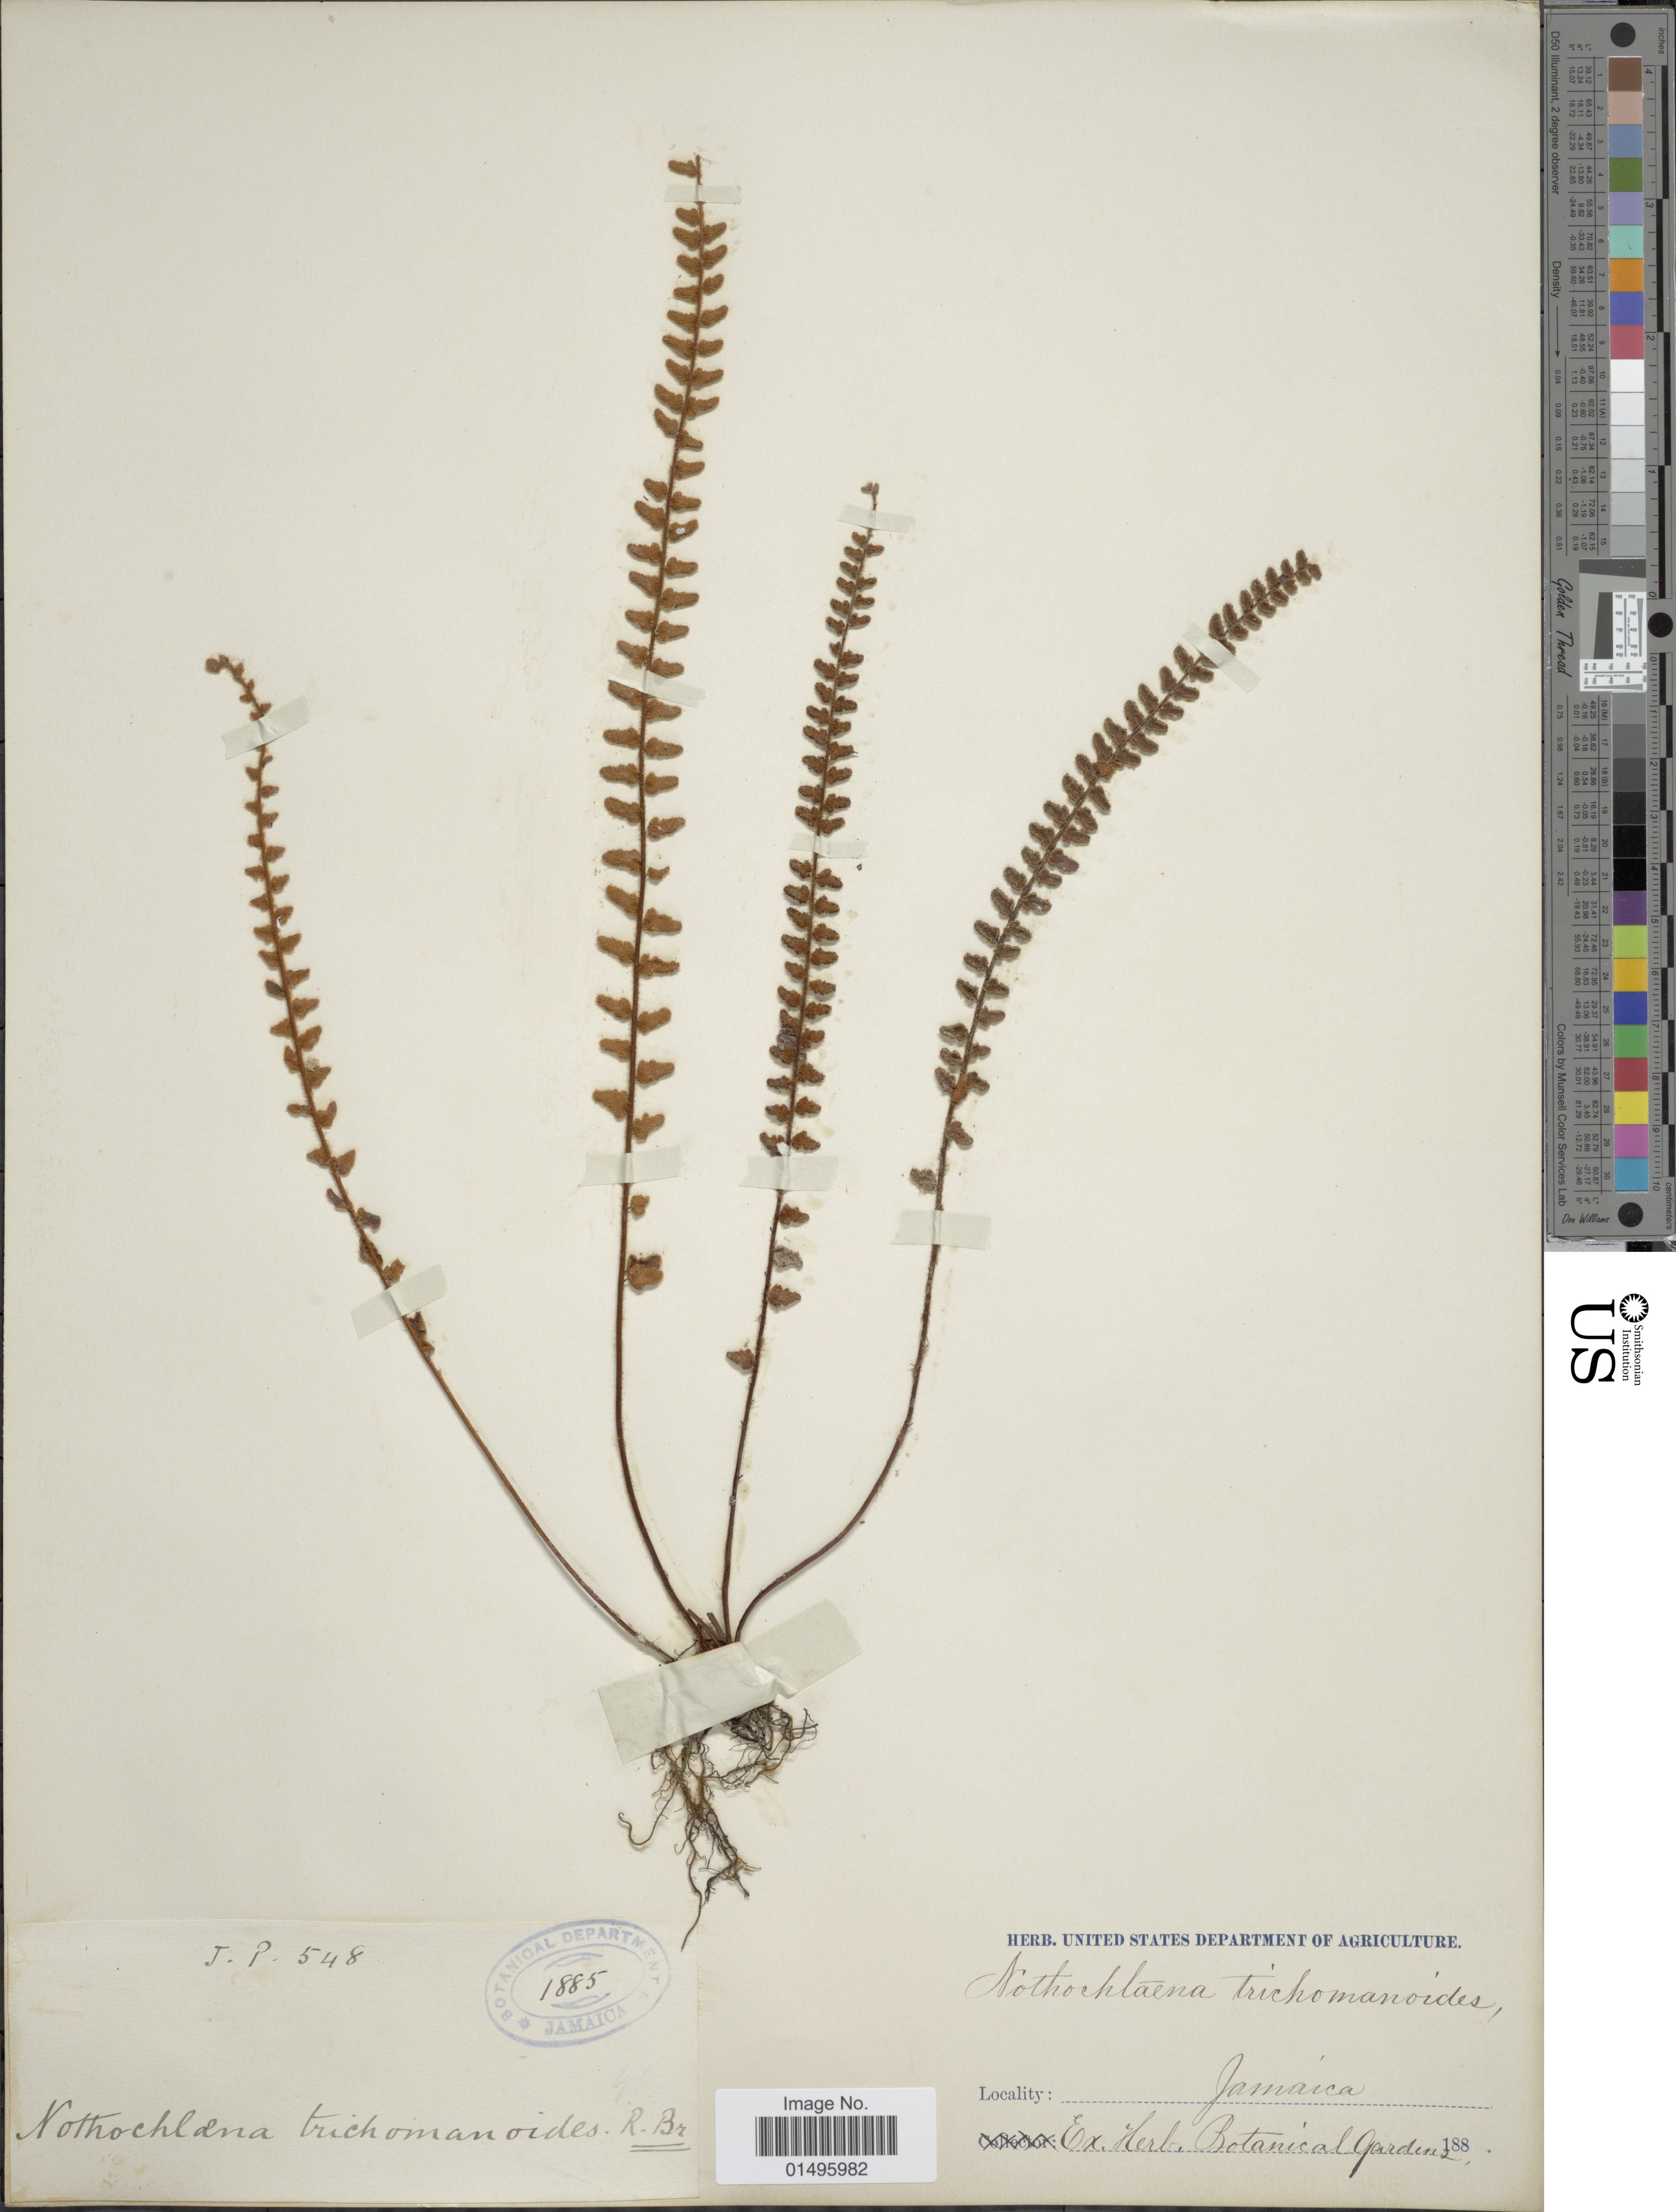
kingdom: Plantae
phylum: Tracheophyta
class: Polypodiopsida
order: Polypodiales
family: Pteridaceae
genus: Notholaena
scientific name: Notholaena trichomanoides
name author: (L.) Desv.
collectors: ex herb. Bot. Gard.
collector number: J.P. 548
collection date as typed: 188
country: Jamaica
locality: Jamaica.